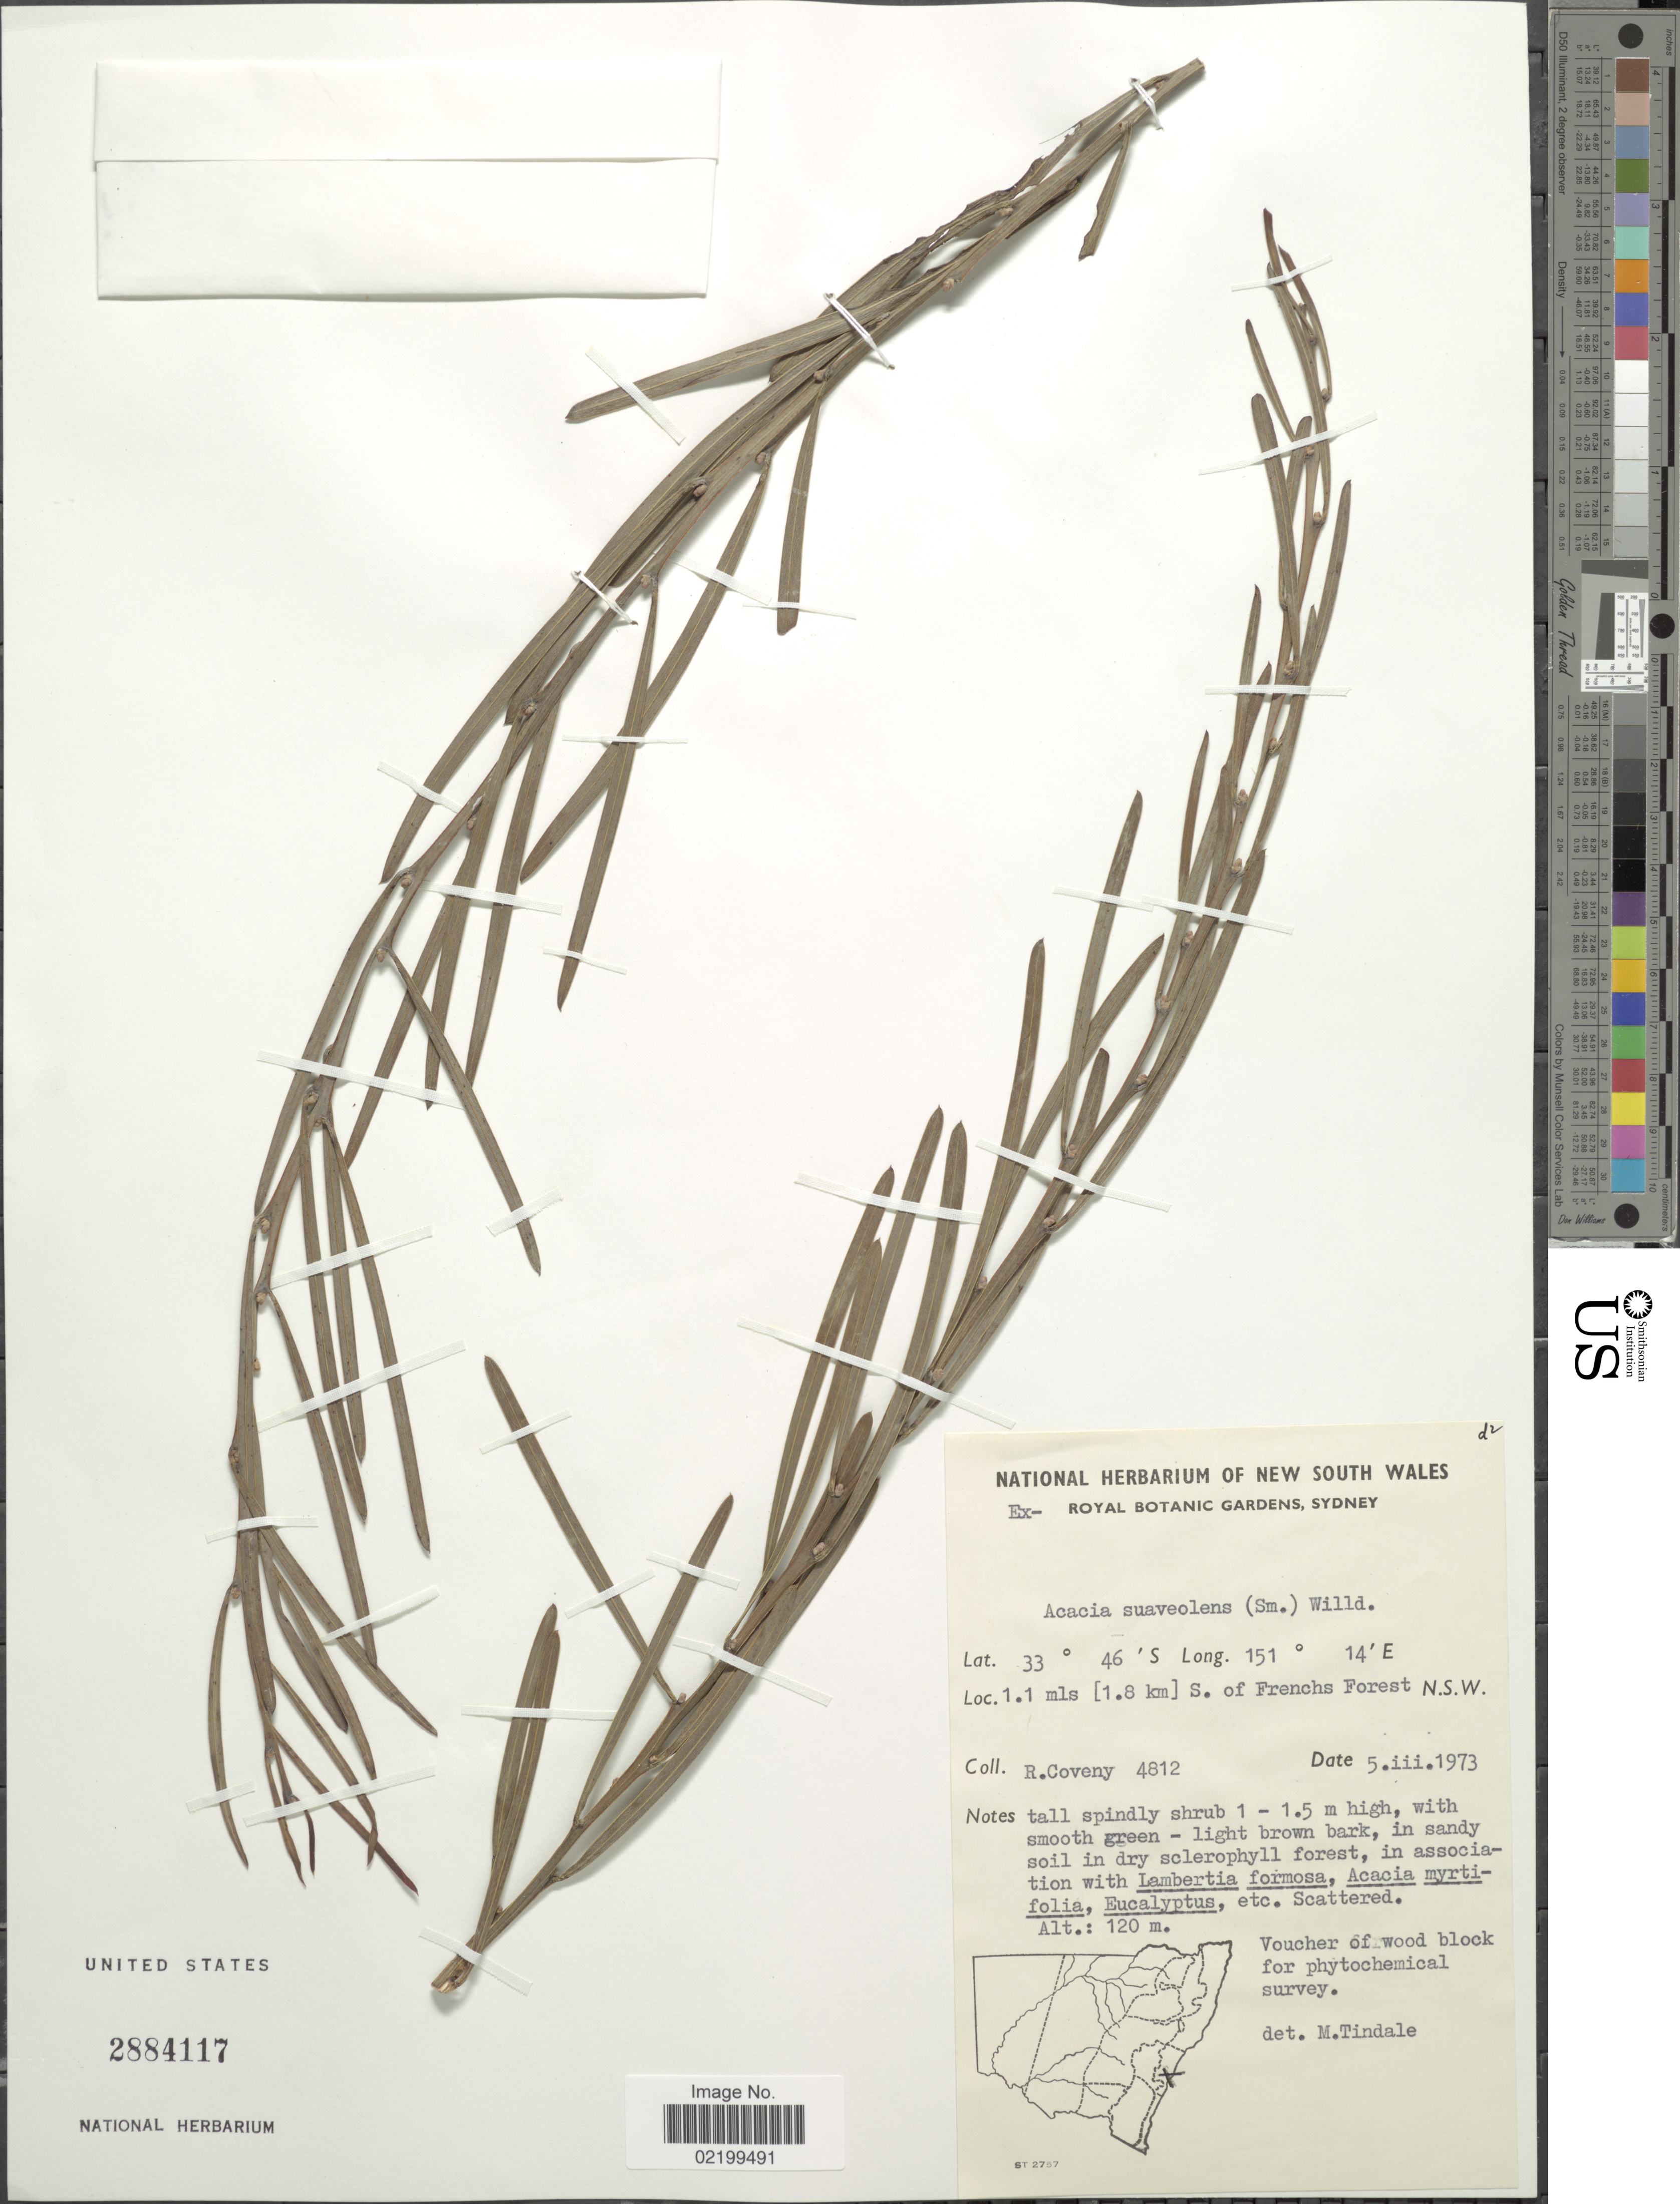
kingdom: Plantae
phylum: Tracheophyta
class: Magnoliopsida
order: Fabales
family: Fabaceae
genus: Acacia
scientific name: Acacia suaveolens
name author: (Sm.) Willd.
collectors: R. Coveny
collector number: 4812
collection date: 1973-03-05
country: Australia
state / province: New South Wales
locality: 1.1 mls (1.8 km) S. of Frenchs Forest, N.S.W.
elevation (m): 120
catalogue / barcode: US 2884117